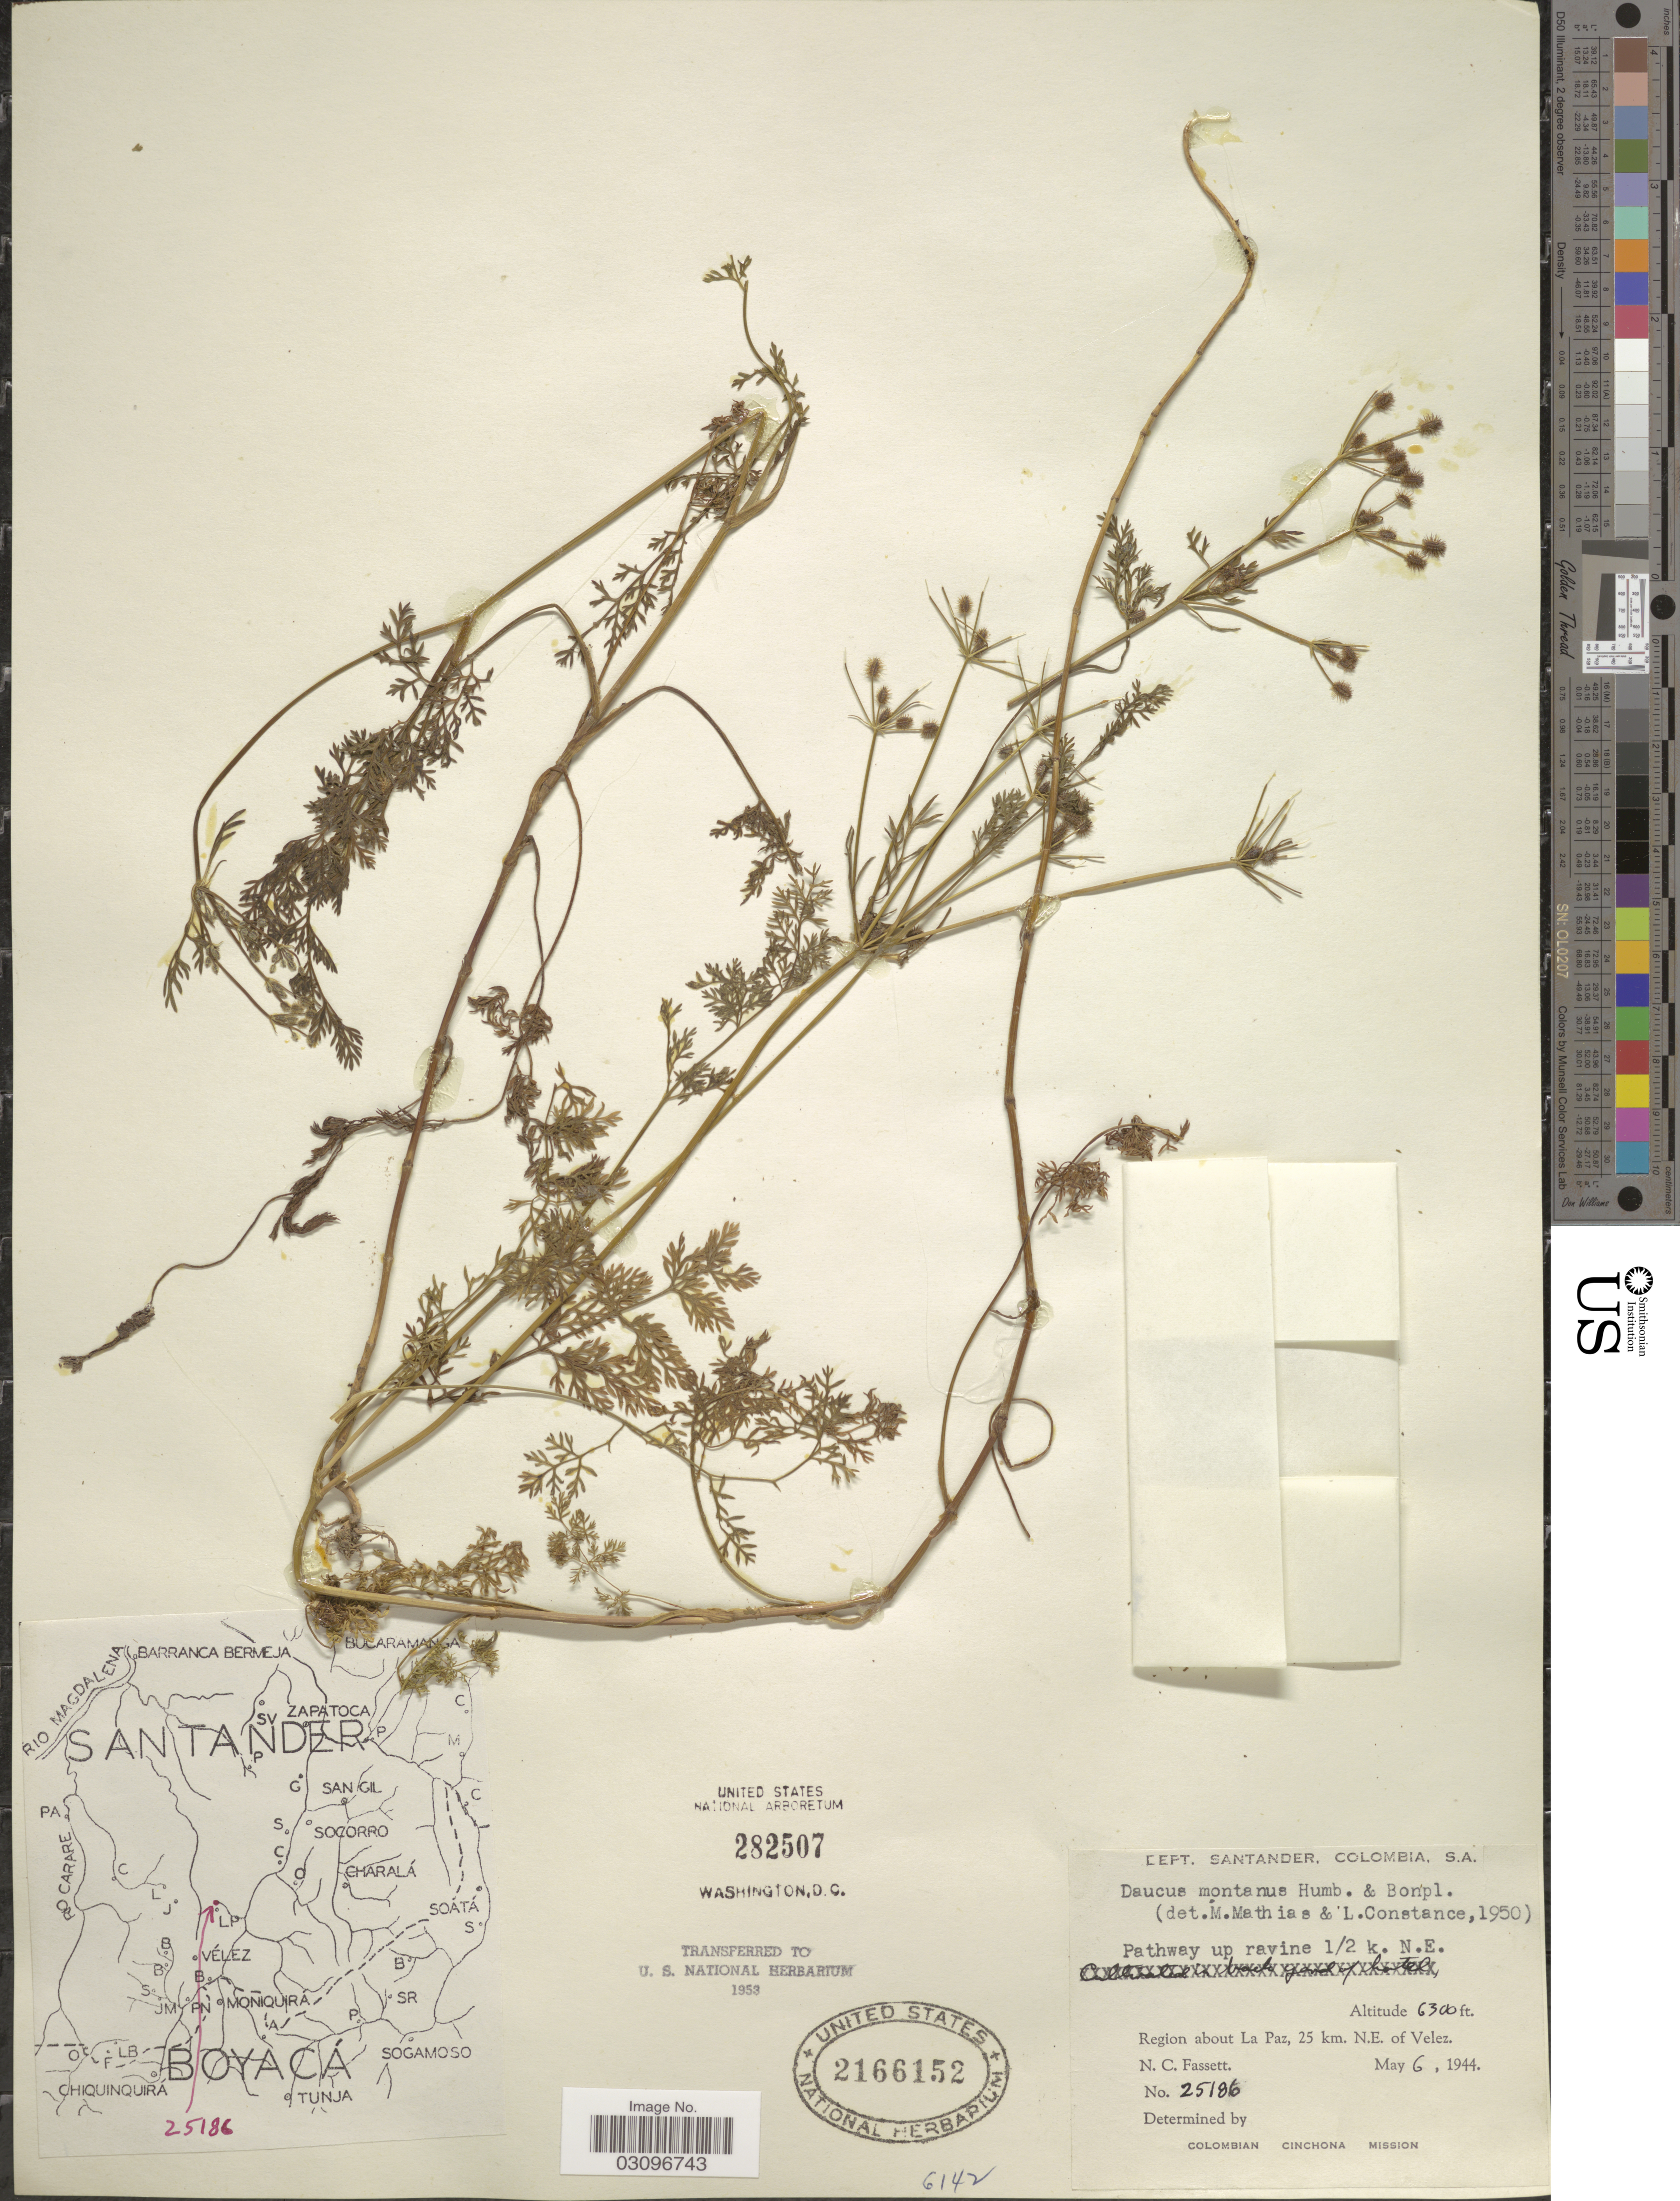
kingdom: Plantae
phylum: Tracheophyta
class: Magnoliopsida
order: Apiales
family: Apiaceae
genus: Daucus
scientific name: Daucus montanus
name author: Humb. & Bonpl. ex Spreng.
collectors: N. C. Fassett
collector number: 25186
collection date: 1944-05-06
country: Colombia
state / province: Santander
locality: Dept. Santander. Pathway up ravine ½ k. N.E. Region about La Paz, 25 km. N.E. of Velez.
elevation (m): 1920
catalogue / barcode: US 2166152